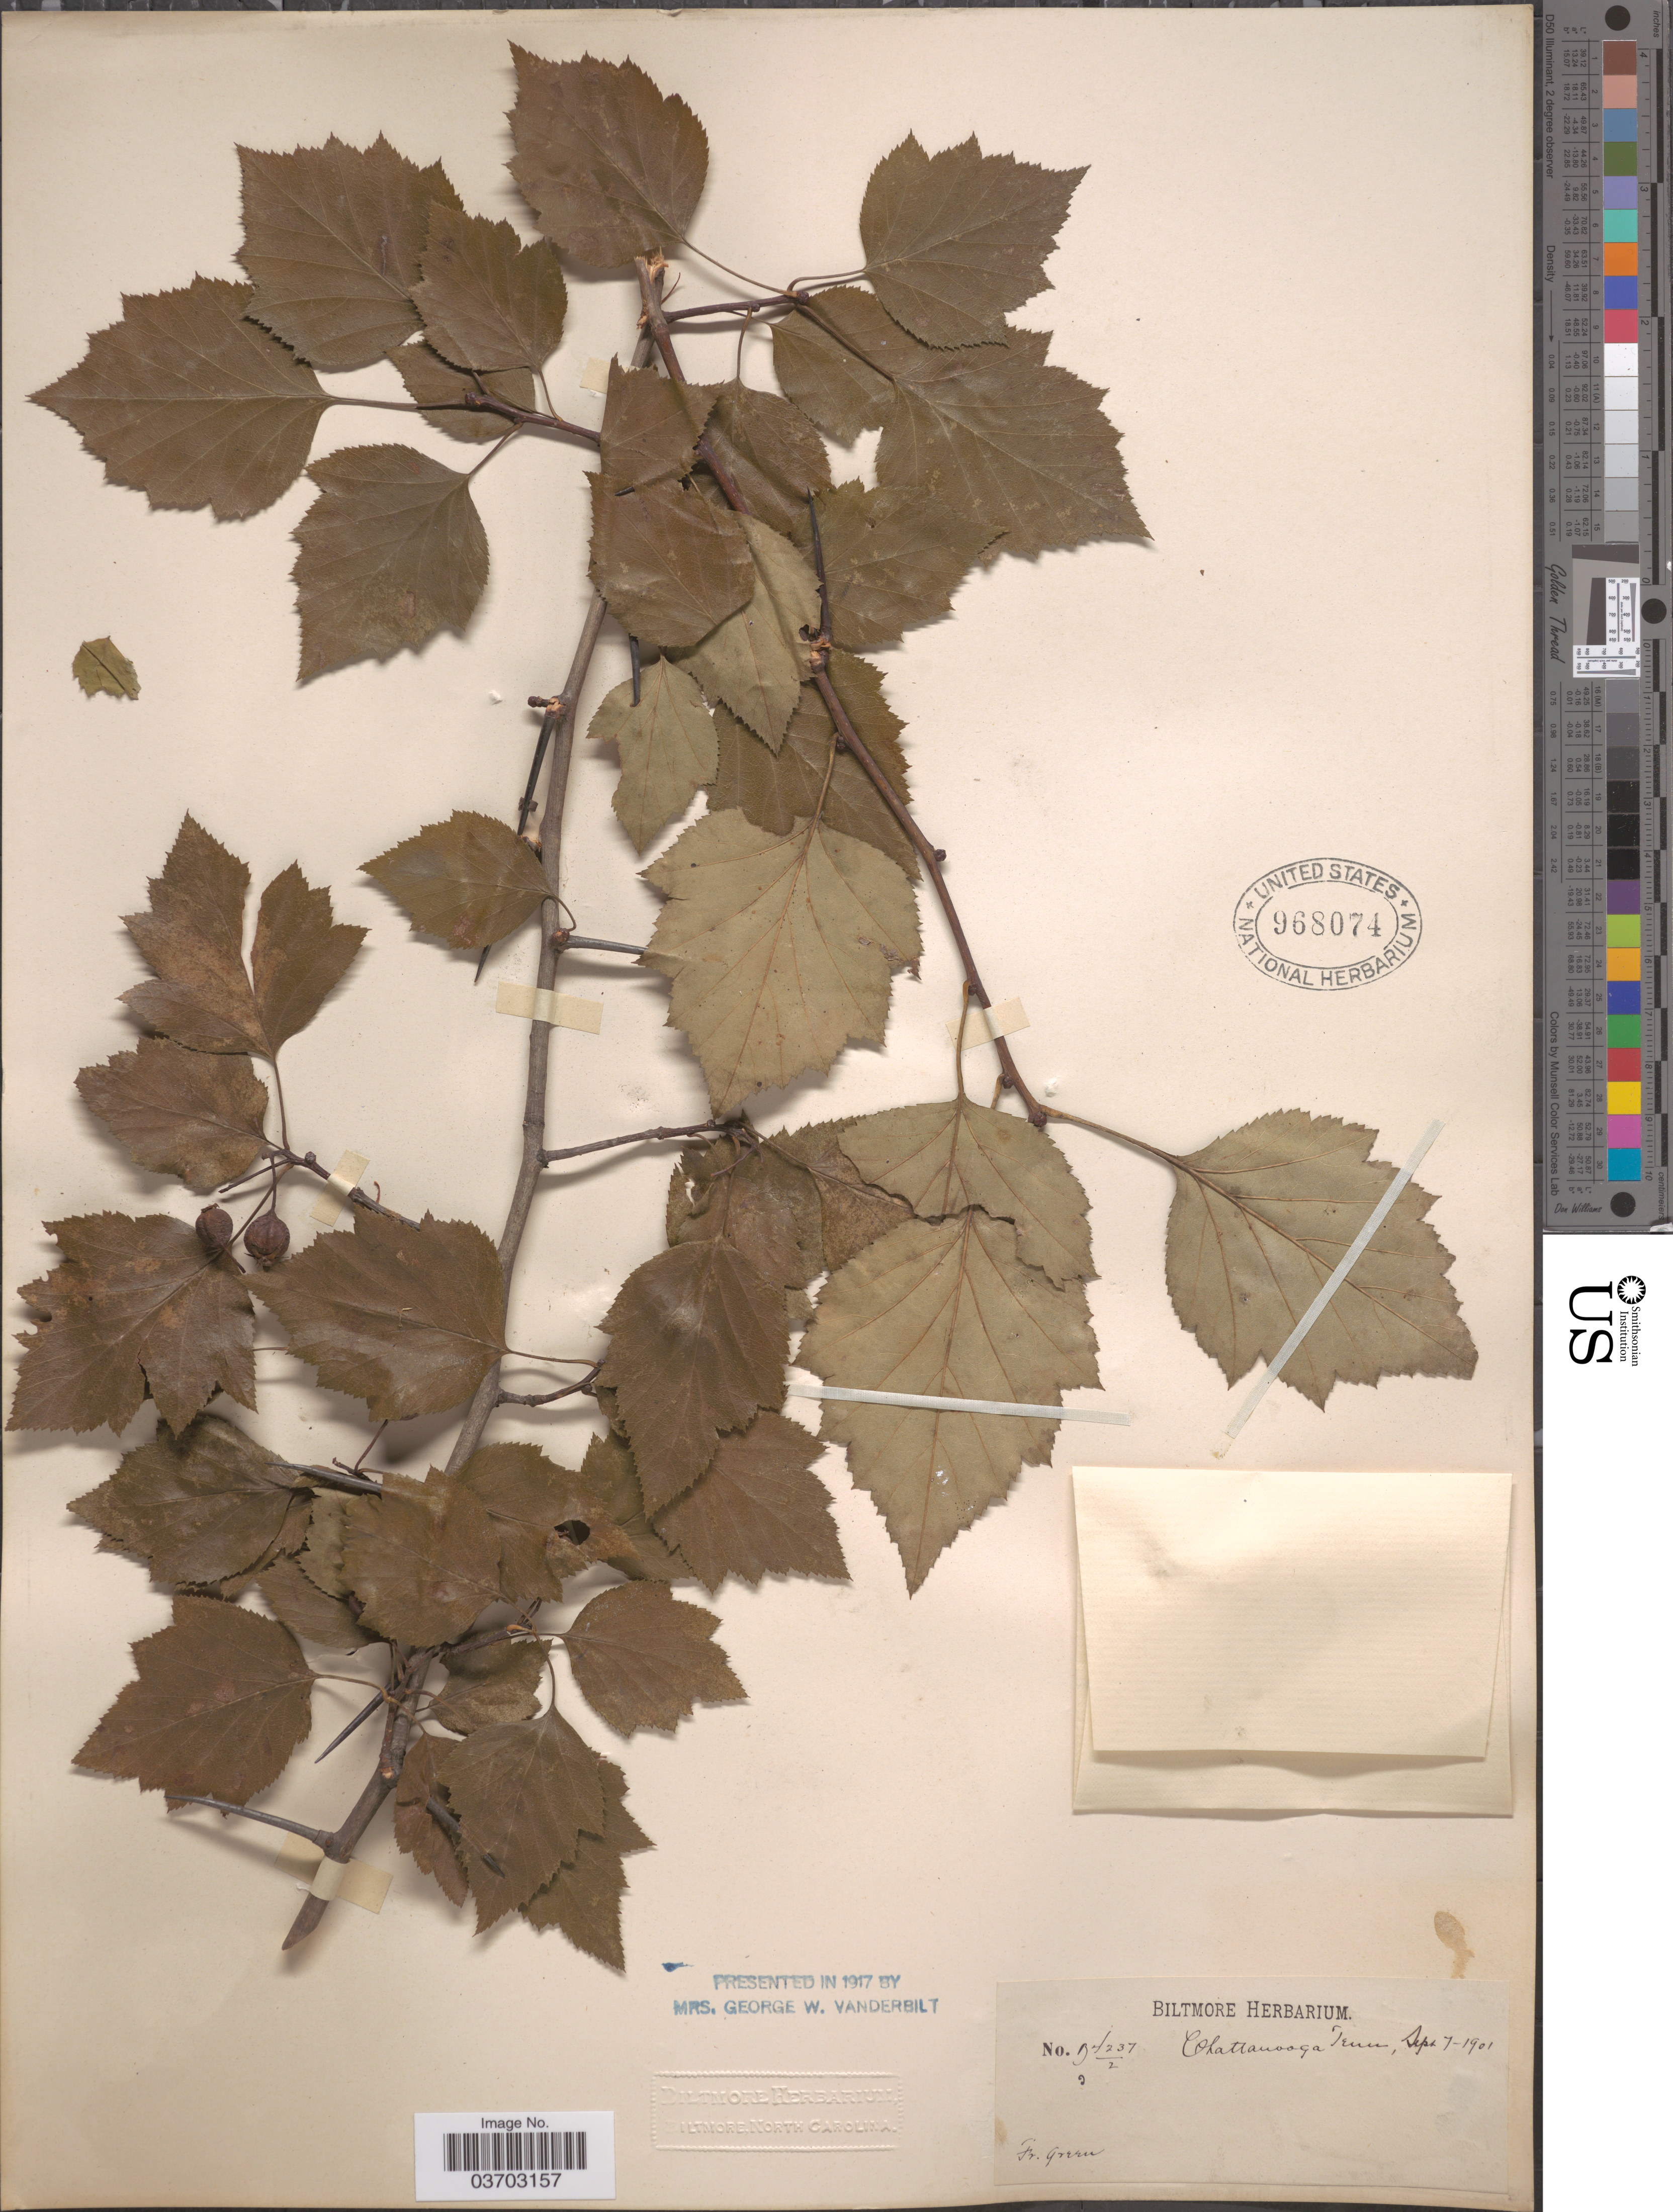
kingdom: Plantae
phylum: Tracheophyta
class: Magnoliopsida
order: Rosales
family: Rosaceae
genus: Crataegus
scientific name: Crataegus sp.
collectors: ex herb. Biltmore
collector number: B4237/2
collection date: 1901-09-07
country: United States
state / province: Tennessee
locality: Chattanooga.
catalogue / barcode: US 968074